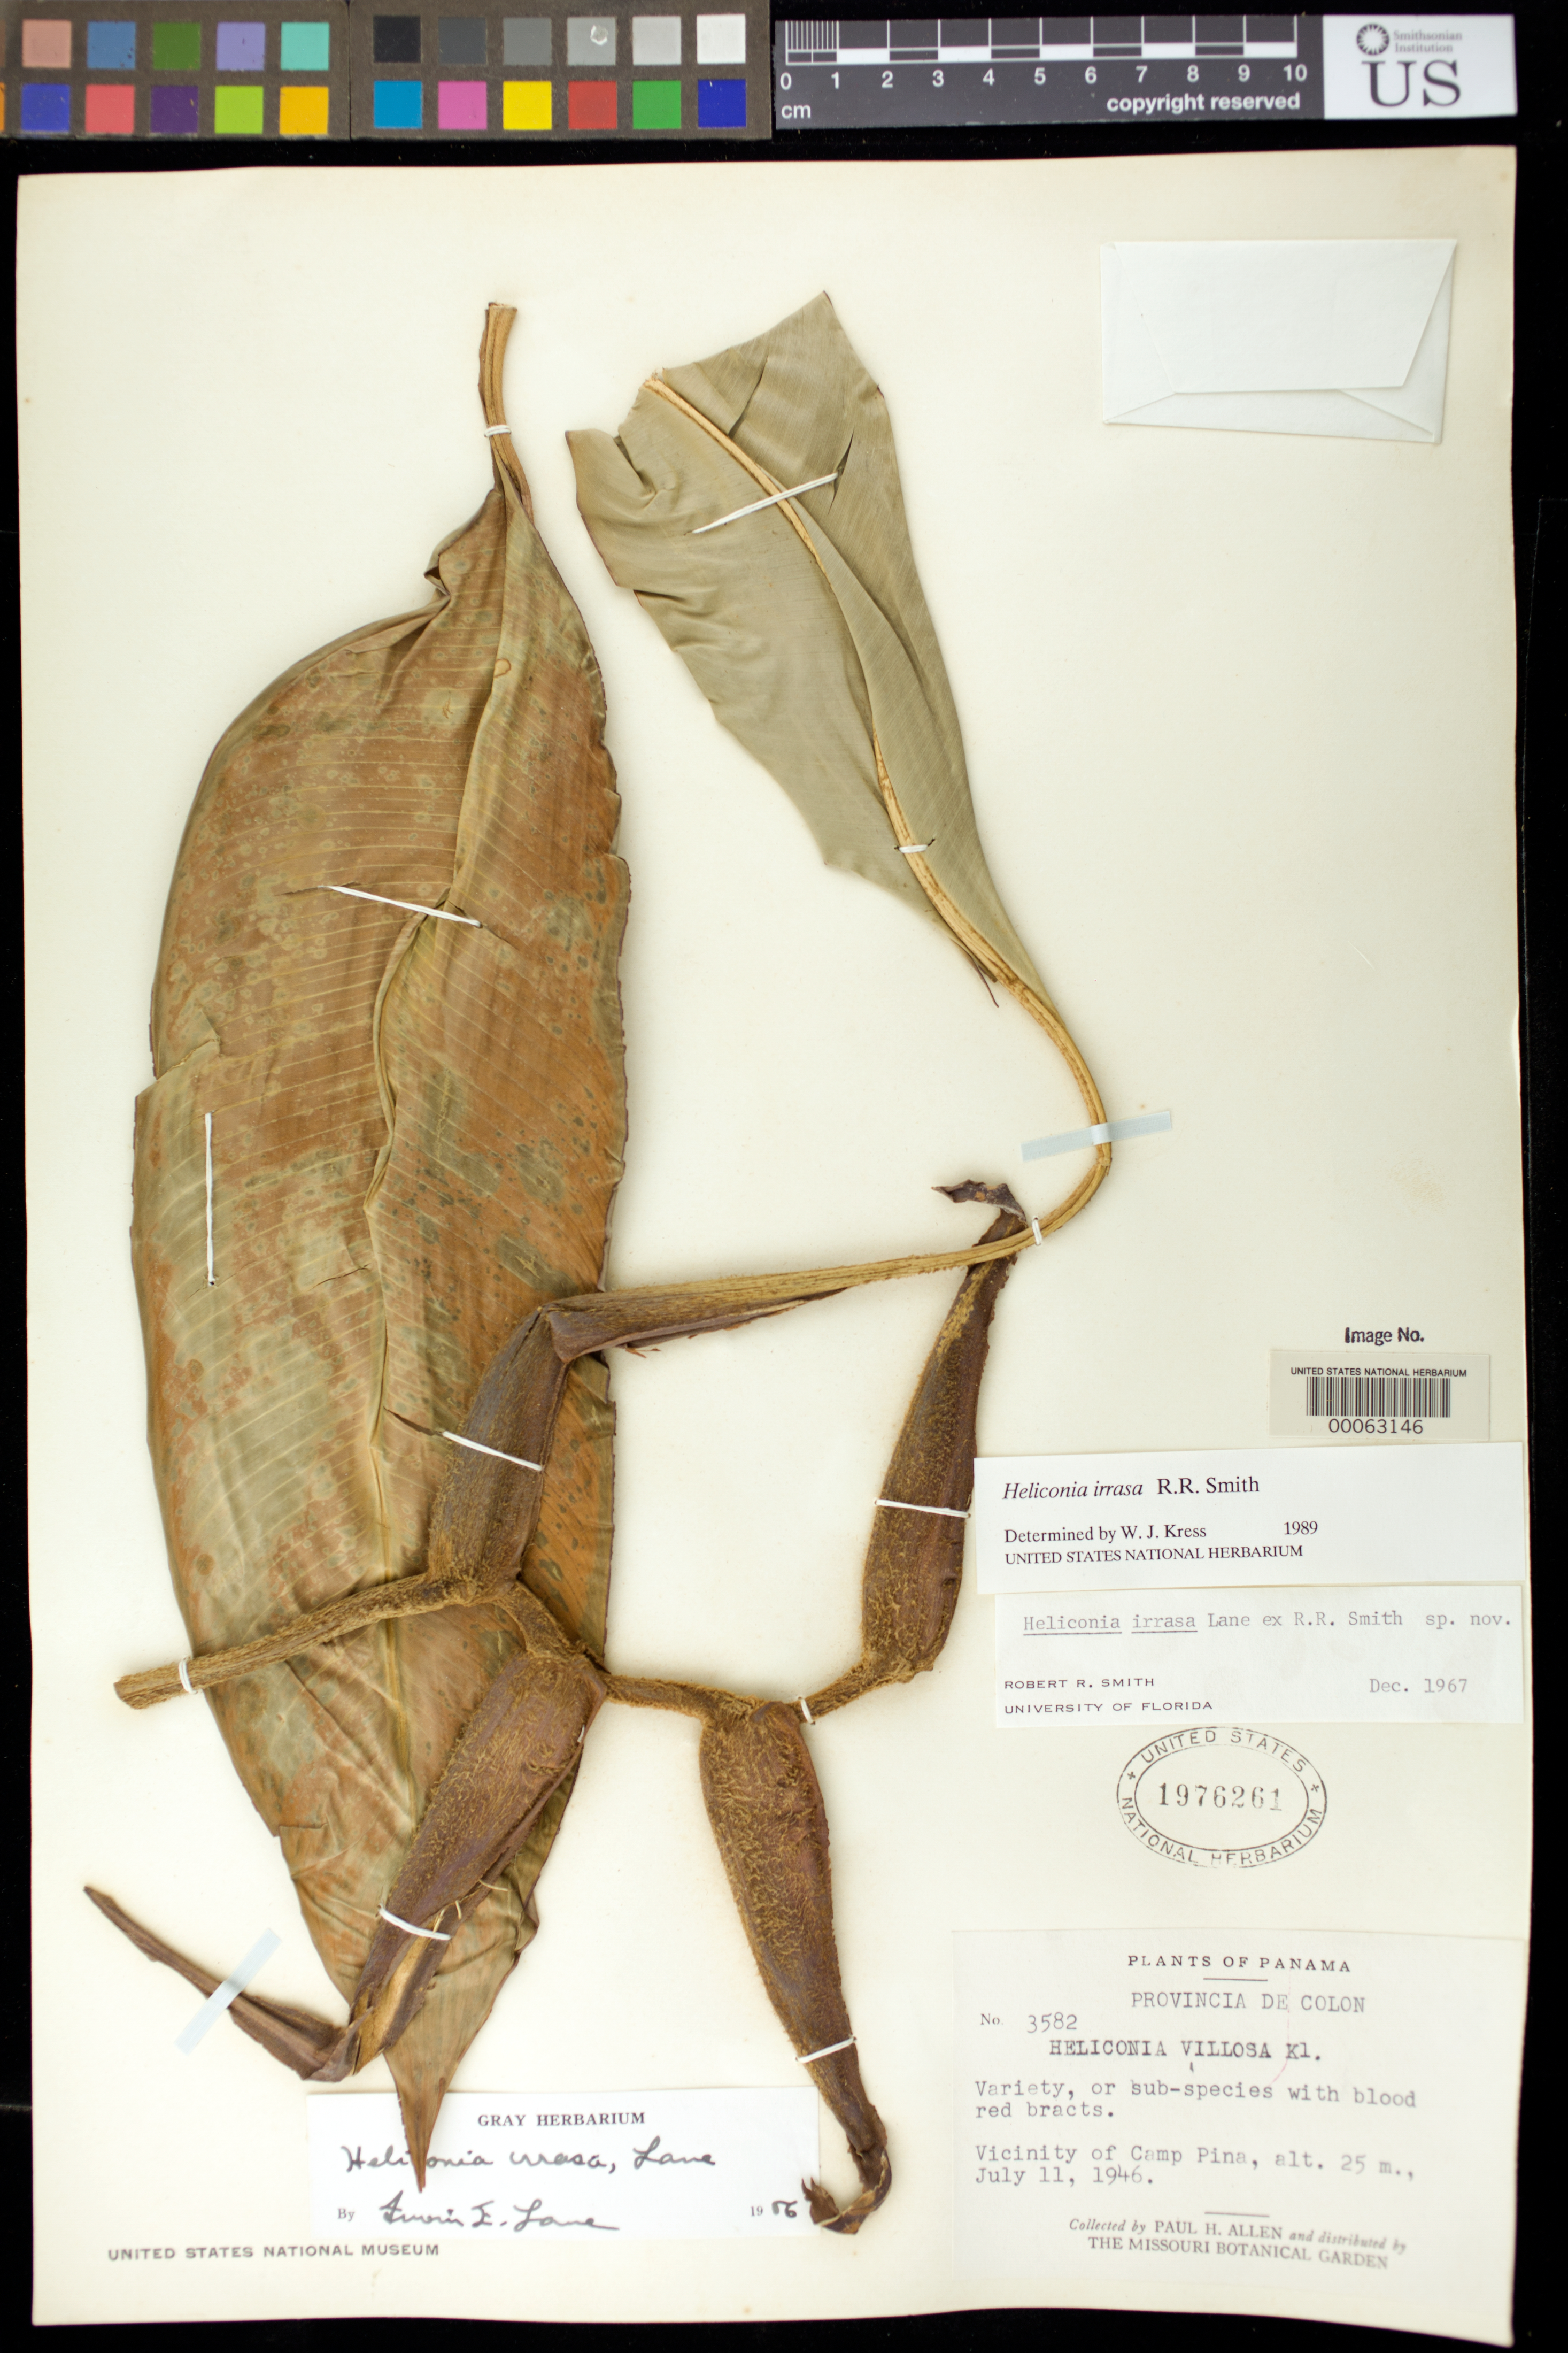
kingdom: Plantae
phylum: Tracheophyta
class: Liliopsida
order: Zingiberales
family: Heliconiaceae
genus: Heliconia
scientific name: Heliconia irrasa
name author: Lane ex R.R. Sm.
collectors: P. H. Allen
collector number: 3582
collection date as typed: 11 Jul 1946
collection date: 1946-07-11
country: Panama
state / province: Colón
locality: Vicinity of Camp Pina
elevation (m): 25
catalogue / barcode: US 1976261